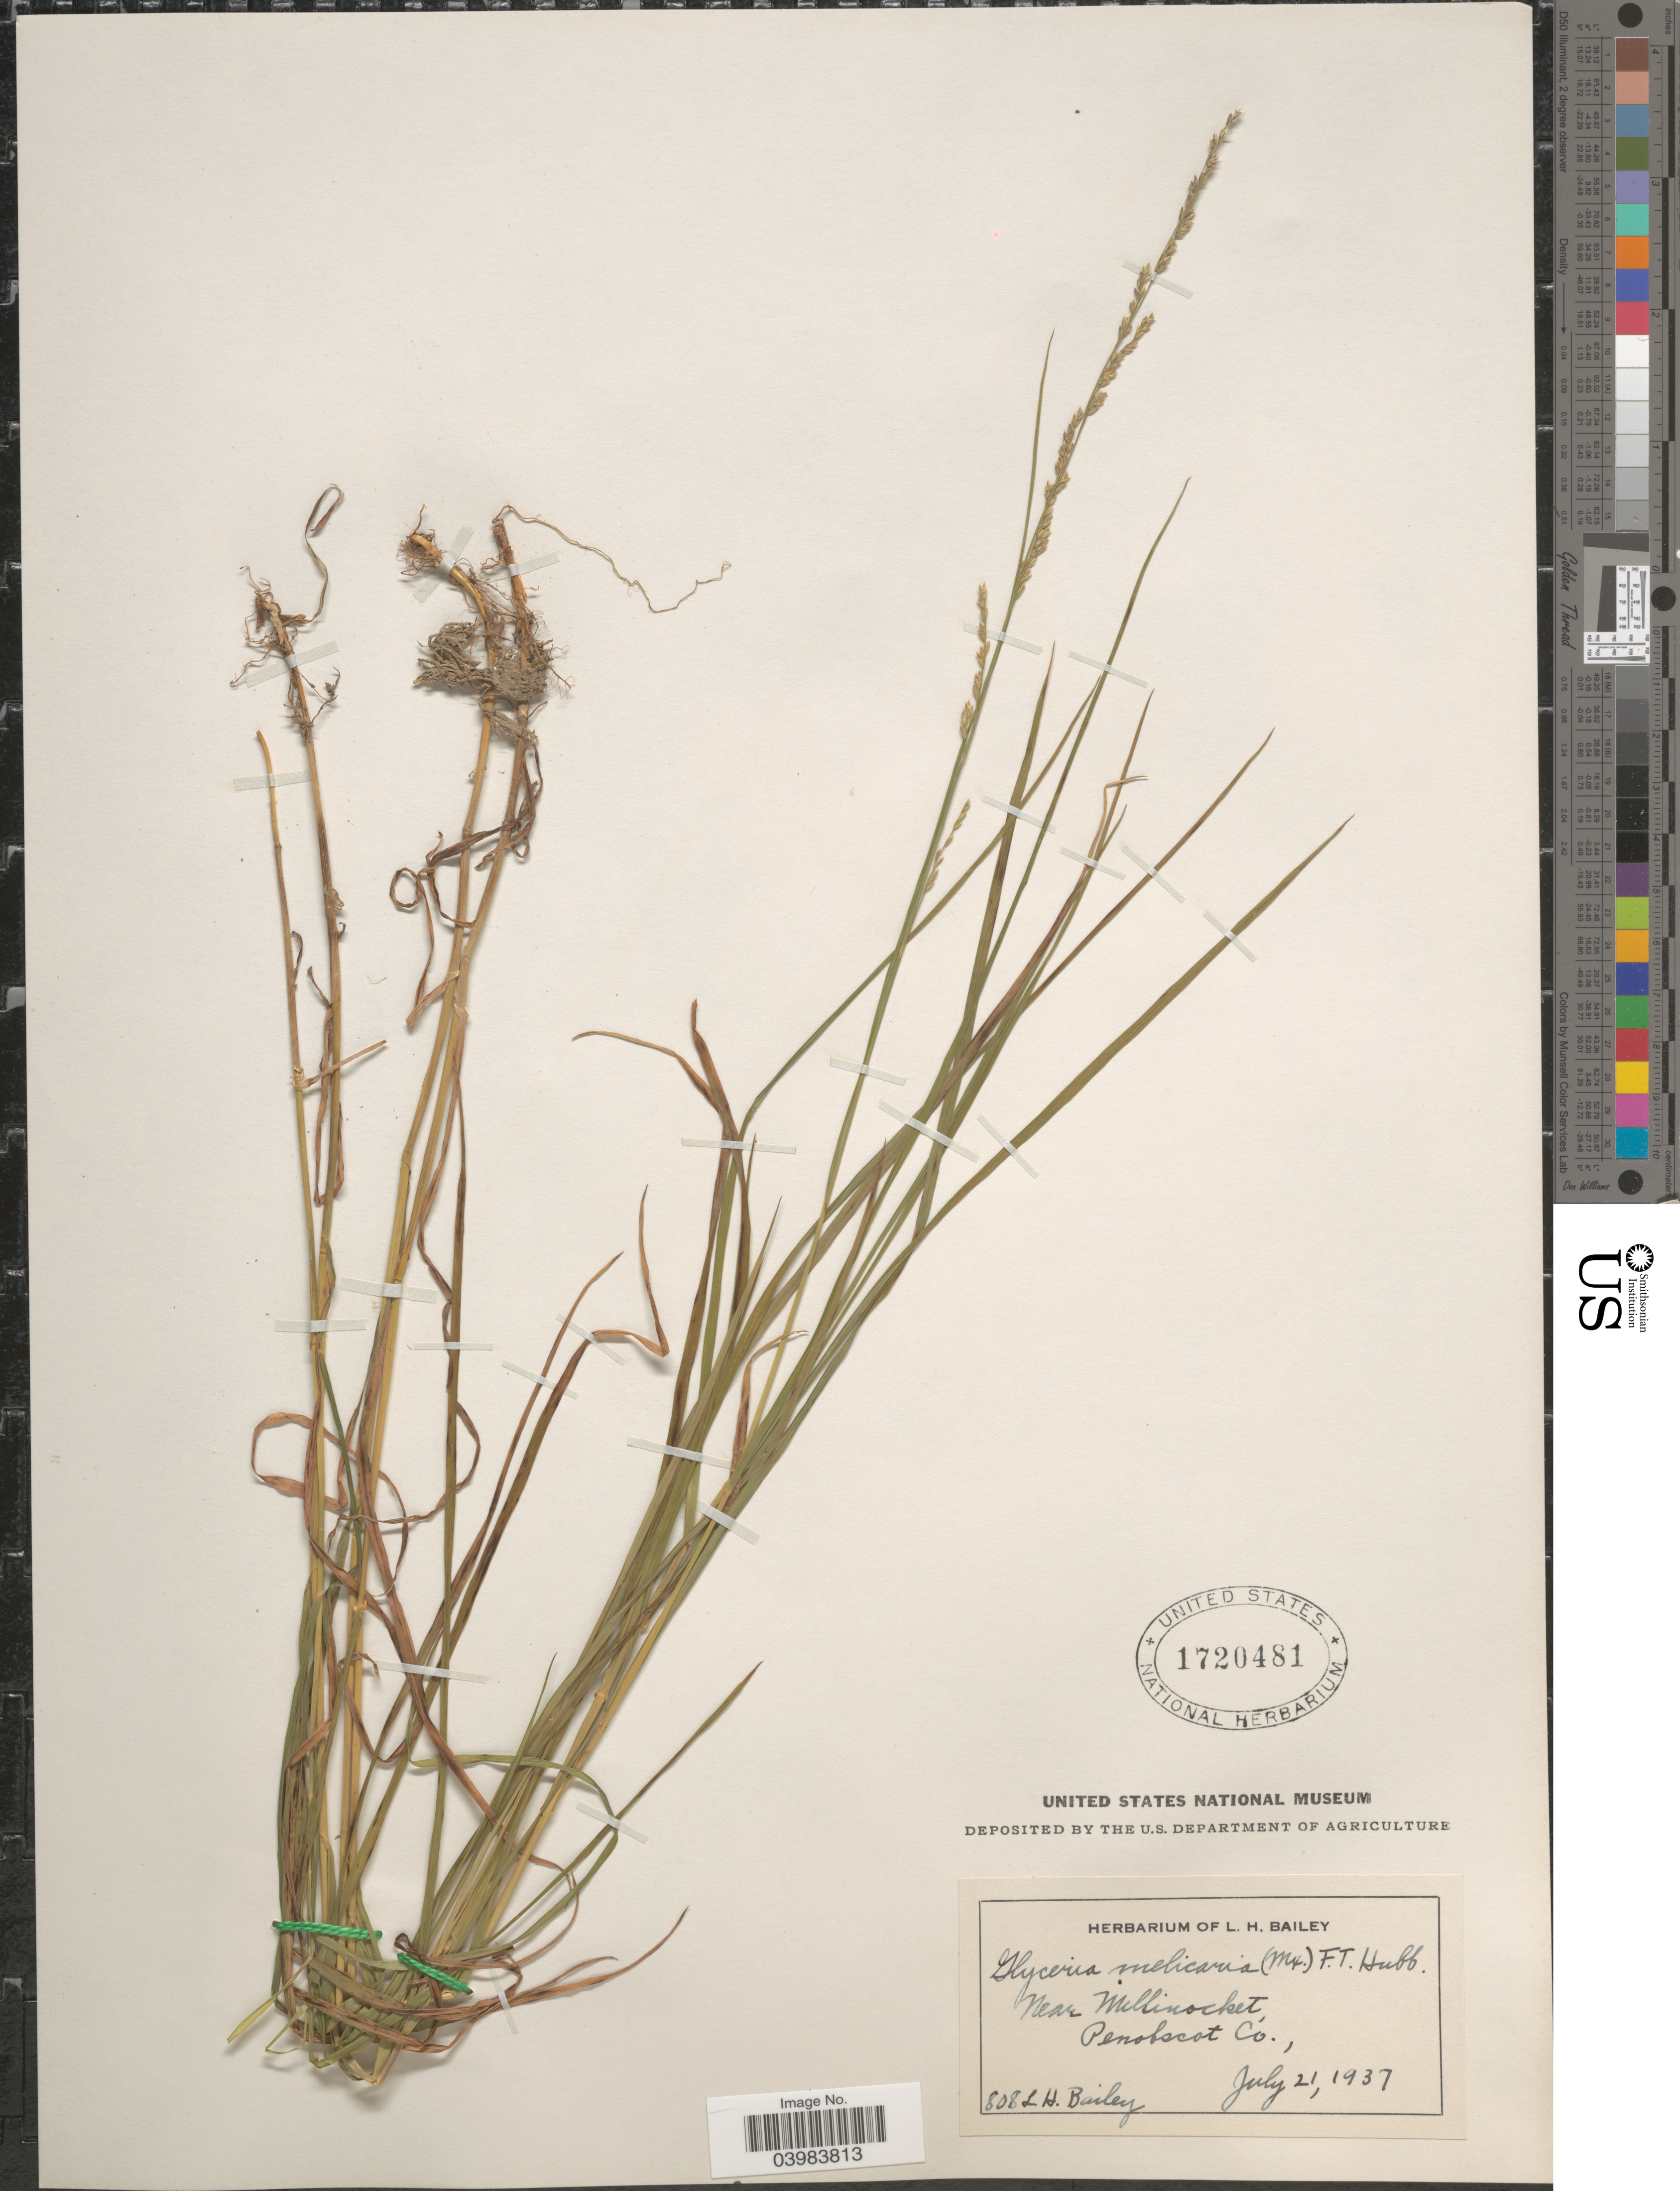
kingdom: Plantae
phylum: Tracheophyta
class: Liliopsida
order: Poales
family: Poaceae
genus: Glyceria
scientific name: Glyceria melicaria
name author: (Michx.) F.T. Hubb.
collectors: L. H. Bailey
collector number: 808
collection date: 1937-07-21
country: United States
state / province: Maine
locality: Near Millinocket, Penobscot Co.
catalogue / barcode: US 1720481